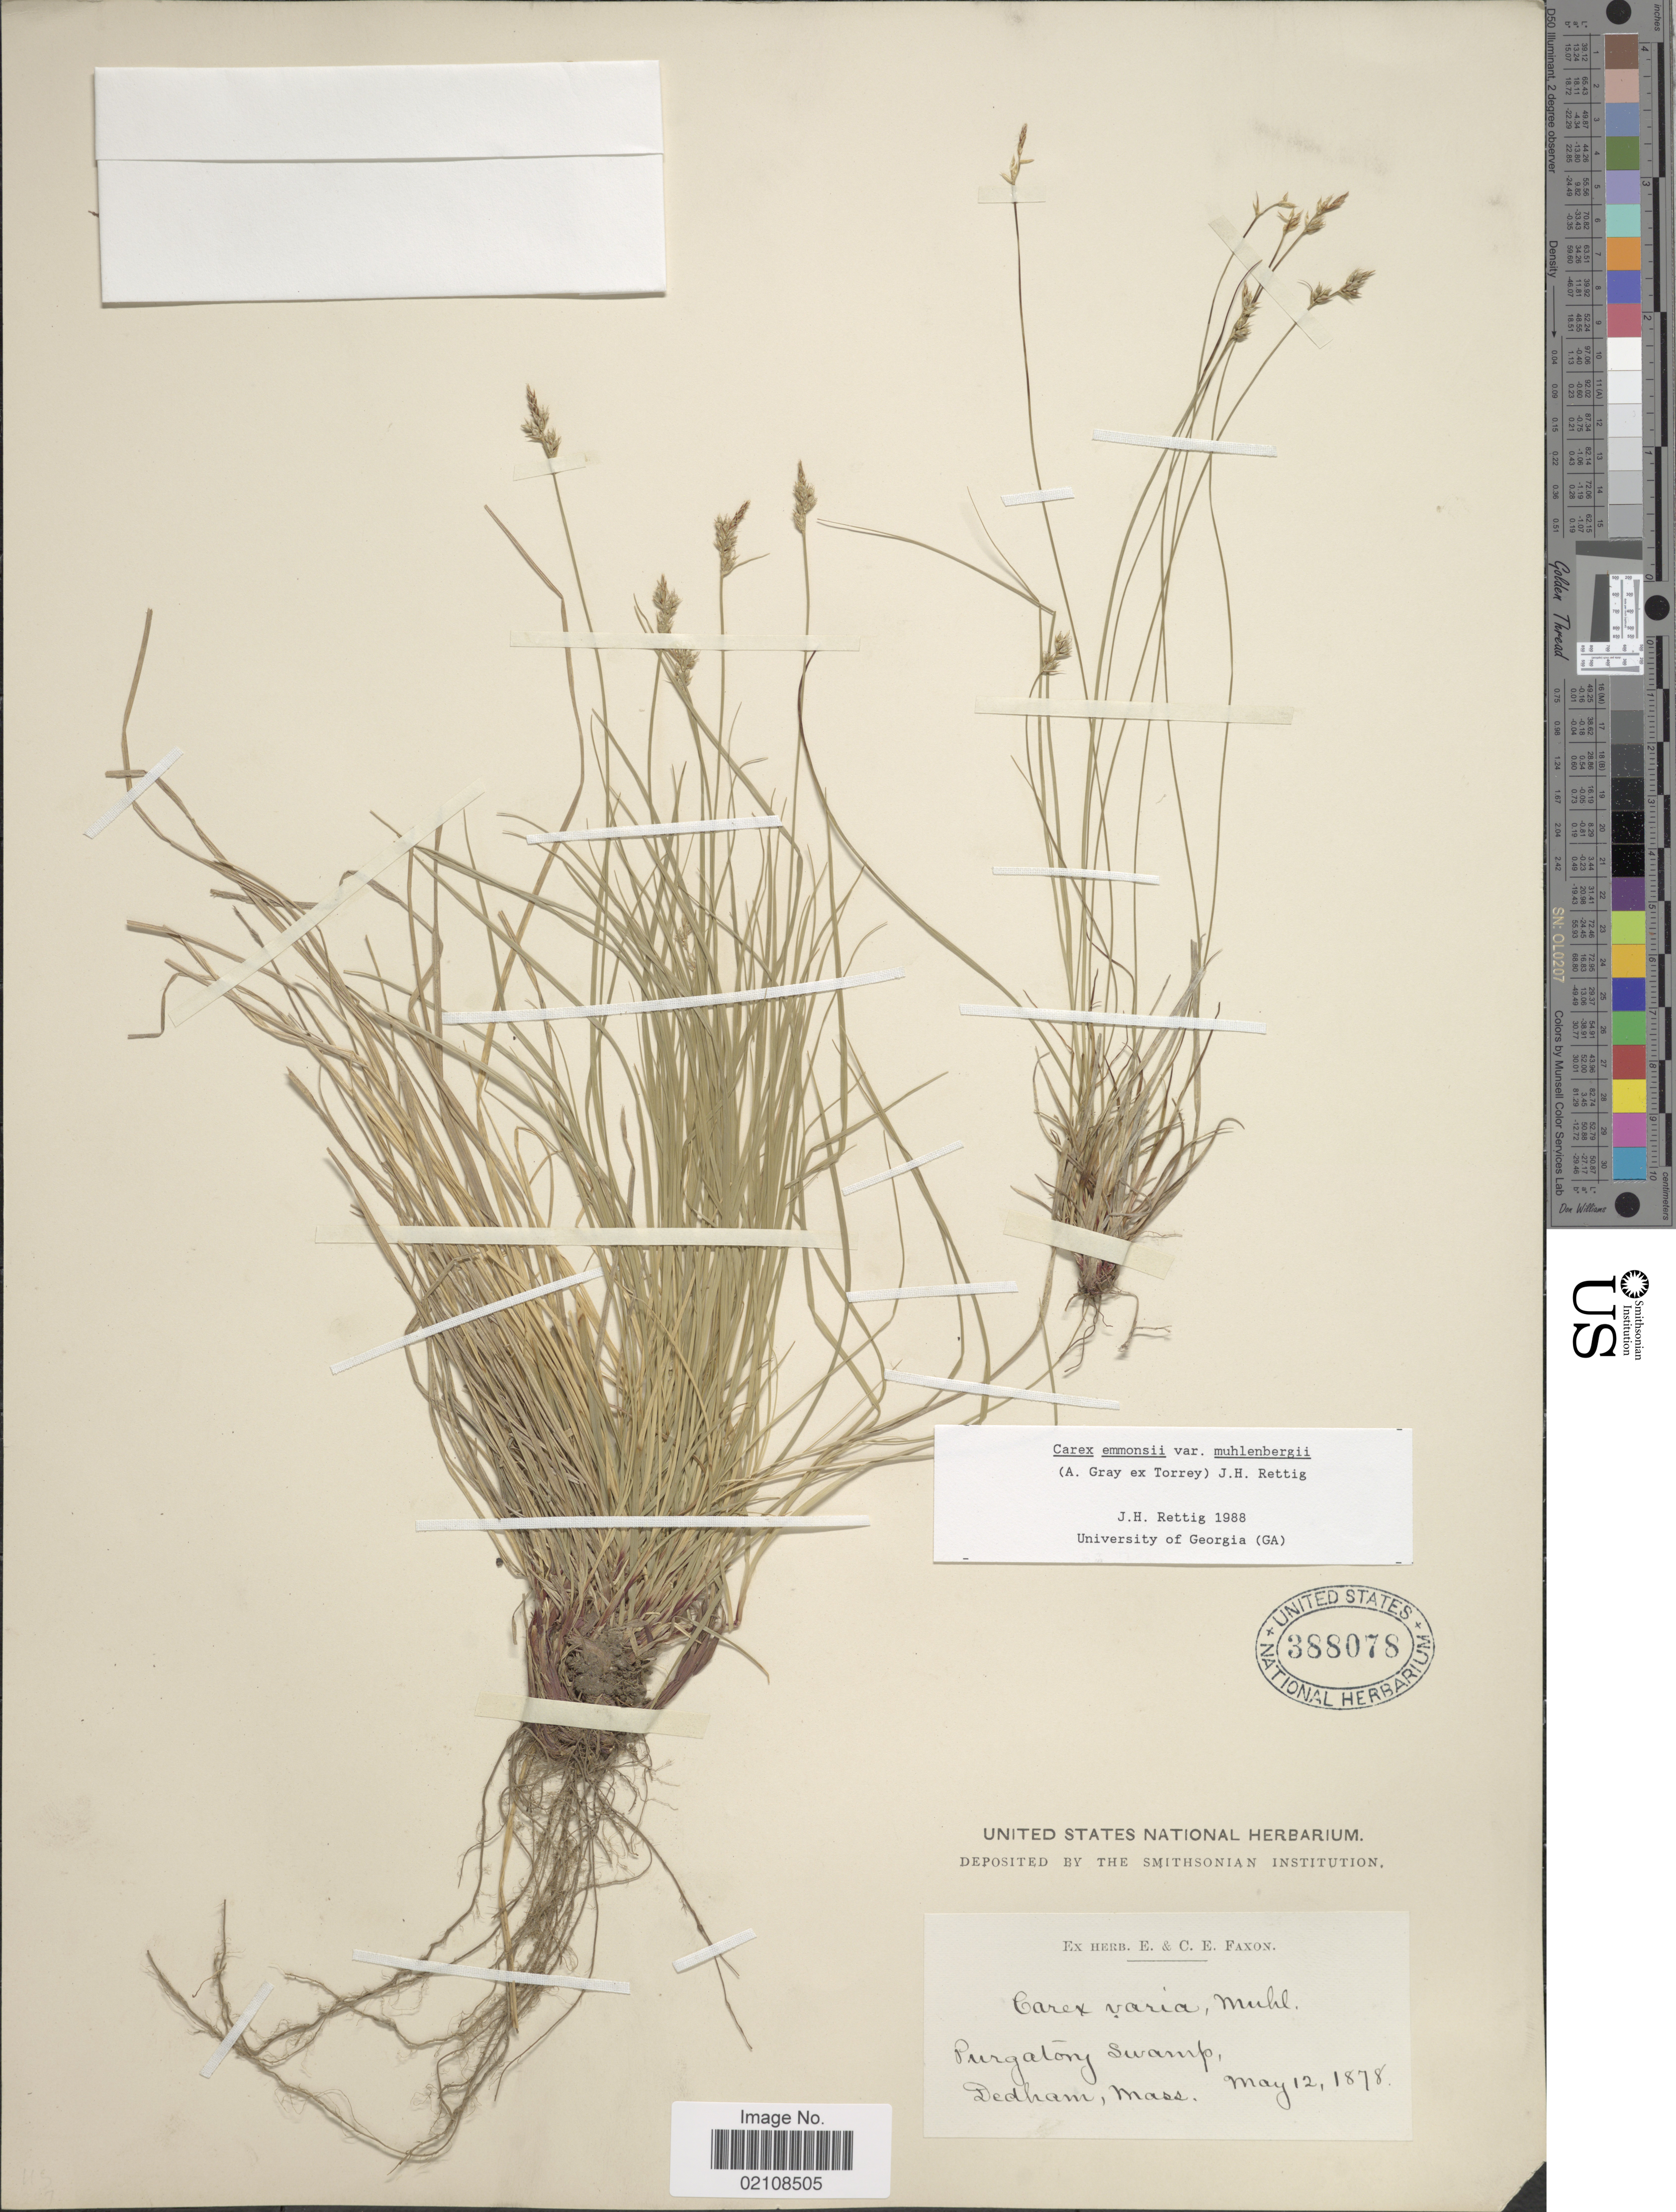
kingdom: Plantae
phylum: Tracheophyta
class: Liliopsida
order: Poales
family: Cyperaceae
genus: Carex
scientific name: Carex albicans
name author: Willd. ex Spreng.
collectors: ex herb. E. & C.E. Faxon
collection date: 1878-05-12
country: United States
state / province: Massachusetts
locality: Purgatory swamp, Dedham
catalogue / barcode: US 388078